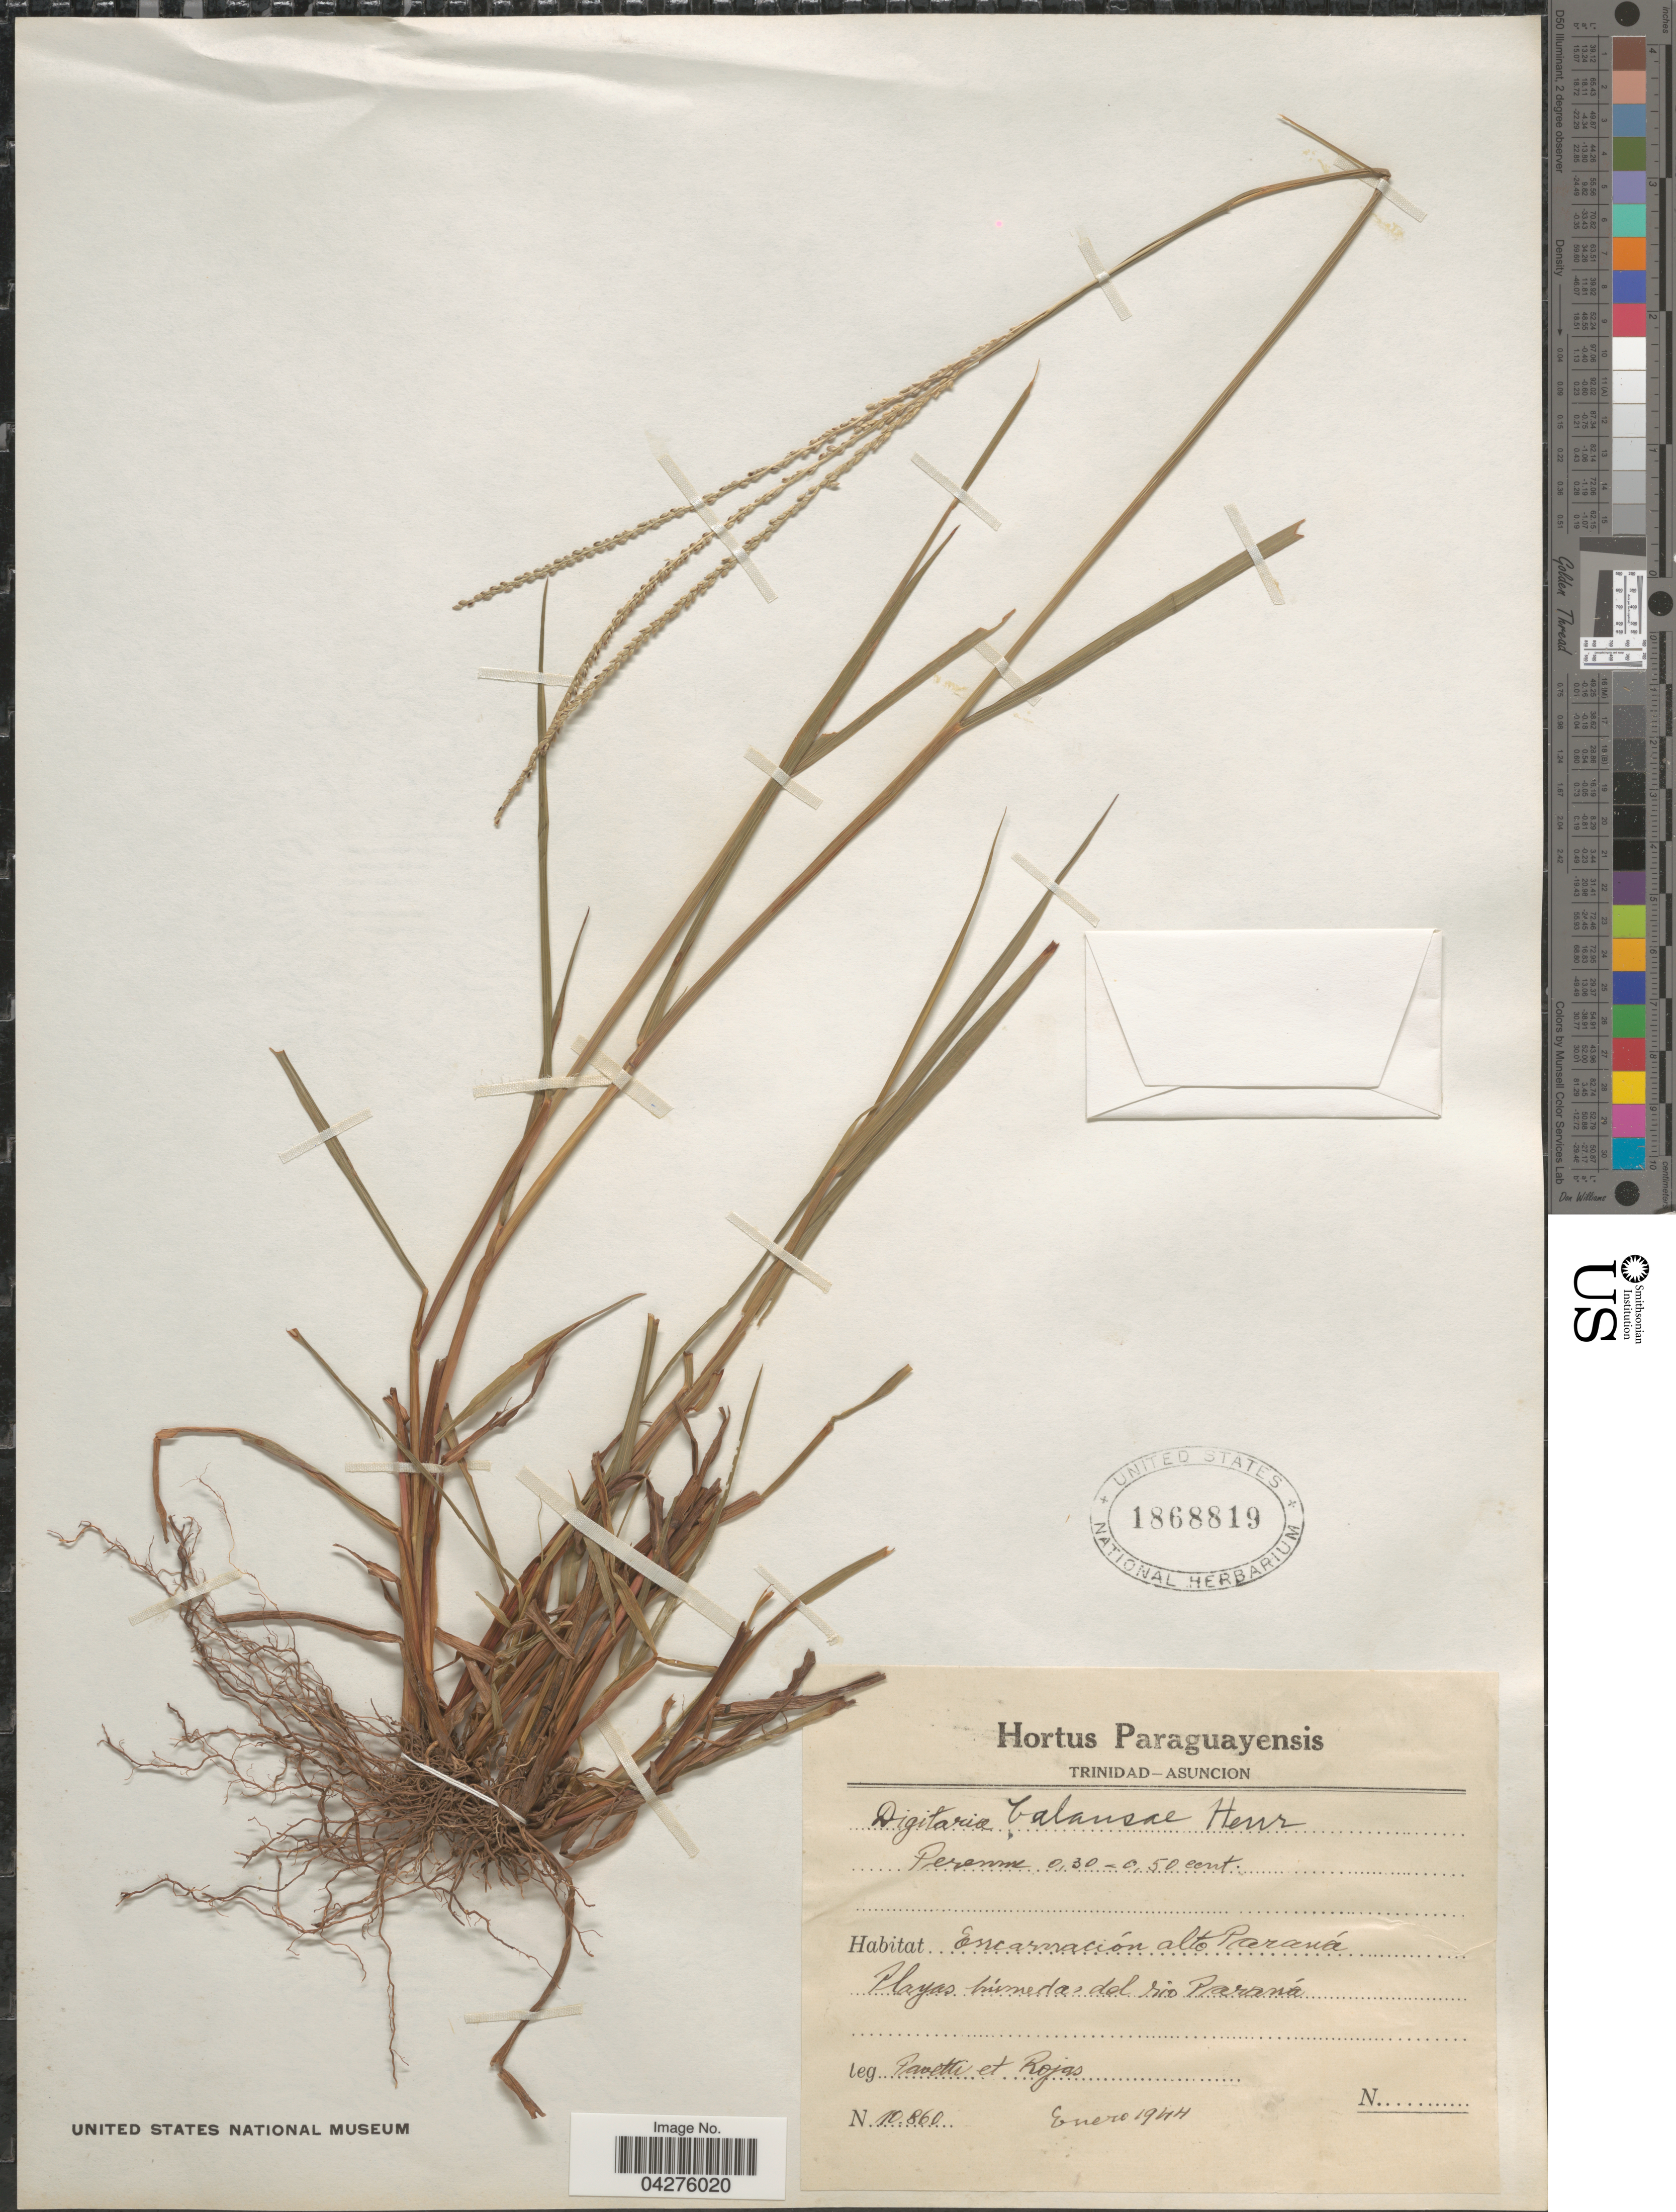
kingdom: Plantae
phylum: Tracheophyta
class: Liliopsida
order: Poales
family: Poaceae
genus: Digitaria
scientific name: Digitaria balansae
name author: Henr.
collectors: -. Pavetti & A. Rojas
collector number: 10860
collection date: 1944-01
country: Paraguay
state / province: Alto Parana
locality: Encarnación alto Paraná. Playas húmedas del rio Paraná.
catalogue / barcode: US 1868819